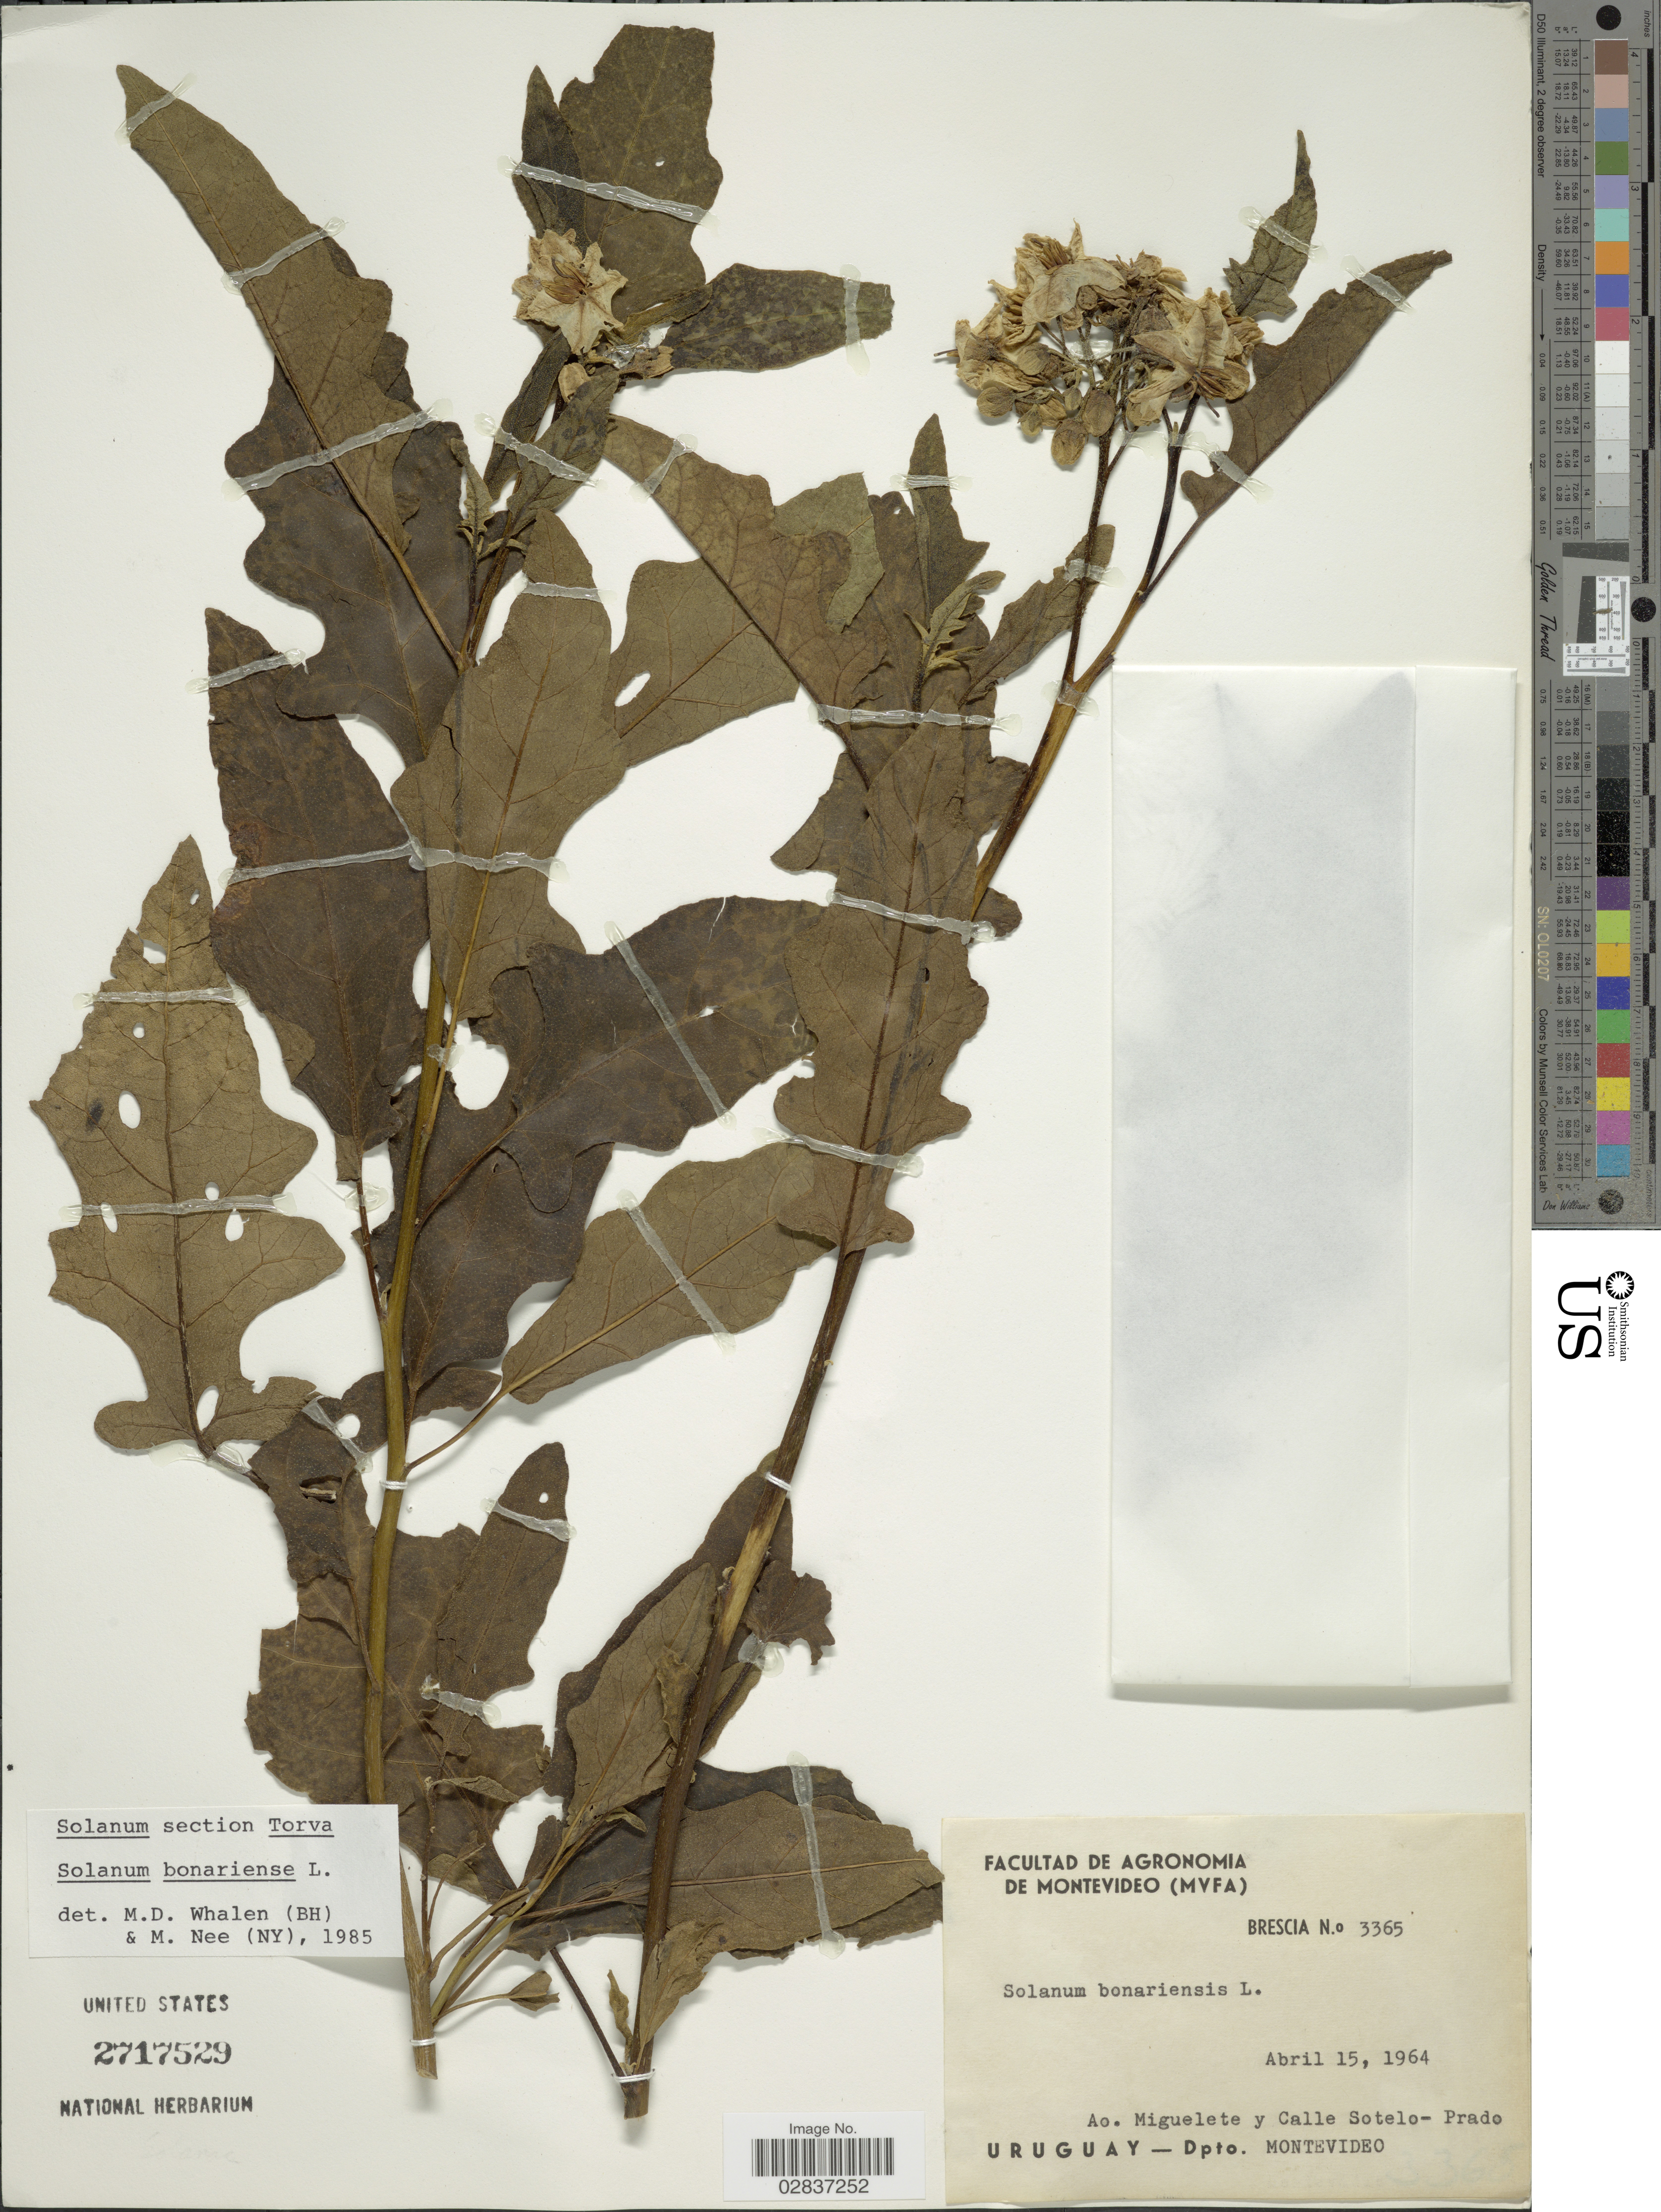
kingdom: Plantae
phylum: Tracheophyta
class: Magnoliopsida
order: Solanales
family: Solanaceae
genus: Solanum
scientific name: Solanum bonariense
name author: L.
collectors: -. Brescia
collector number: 3365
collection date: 1964-04-15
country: Uruguay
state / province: Montevideo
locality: Ao. Miguelete y Calle Sotelo - Prado, Dpto. Montevideo.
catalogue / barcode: US 2717529